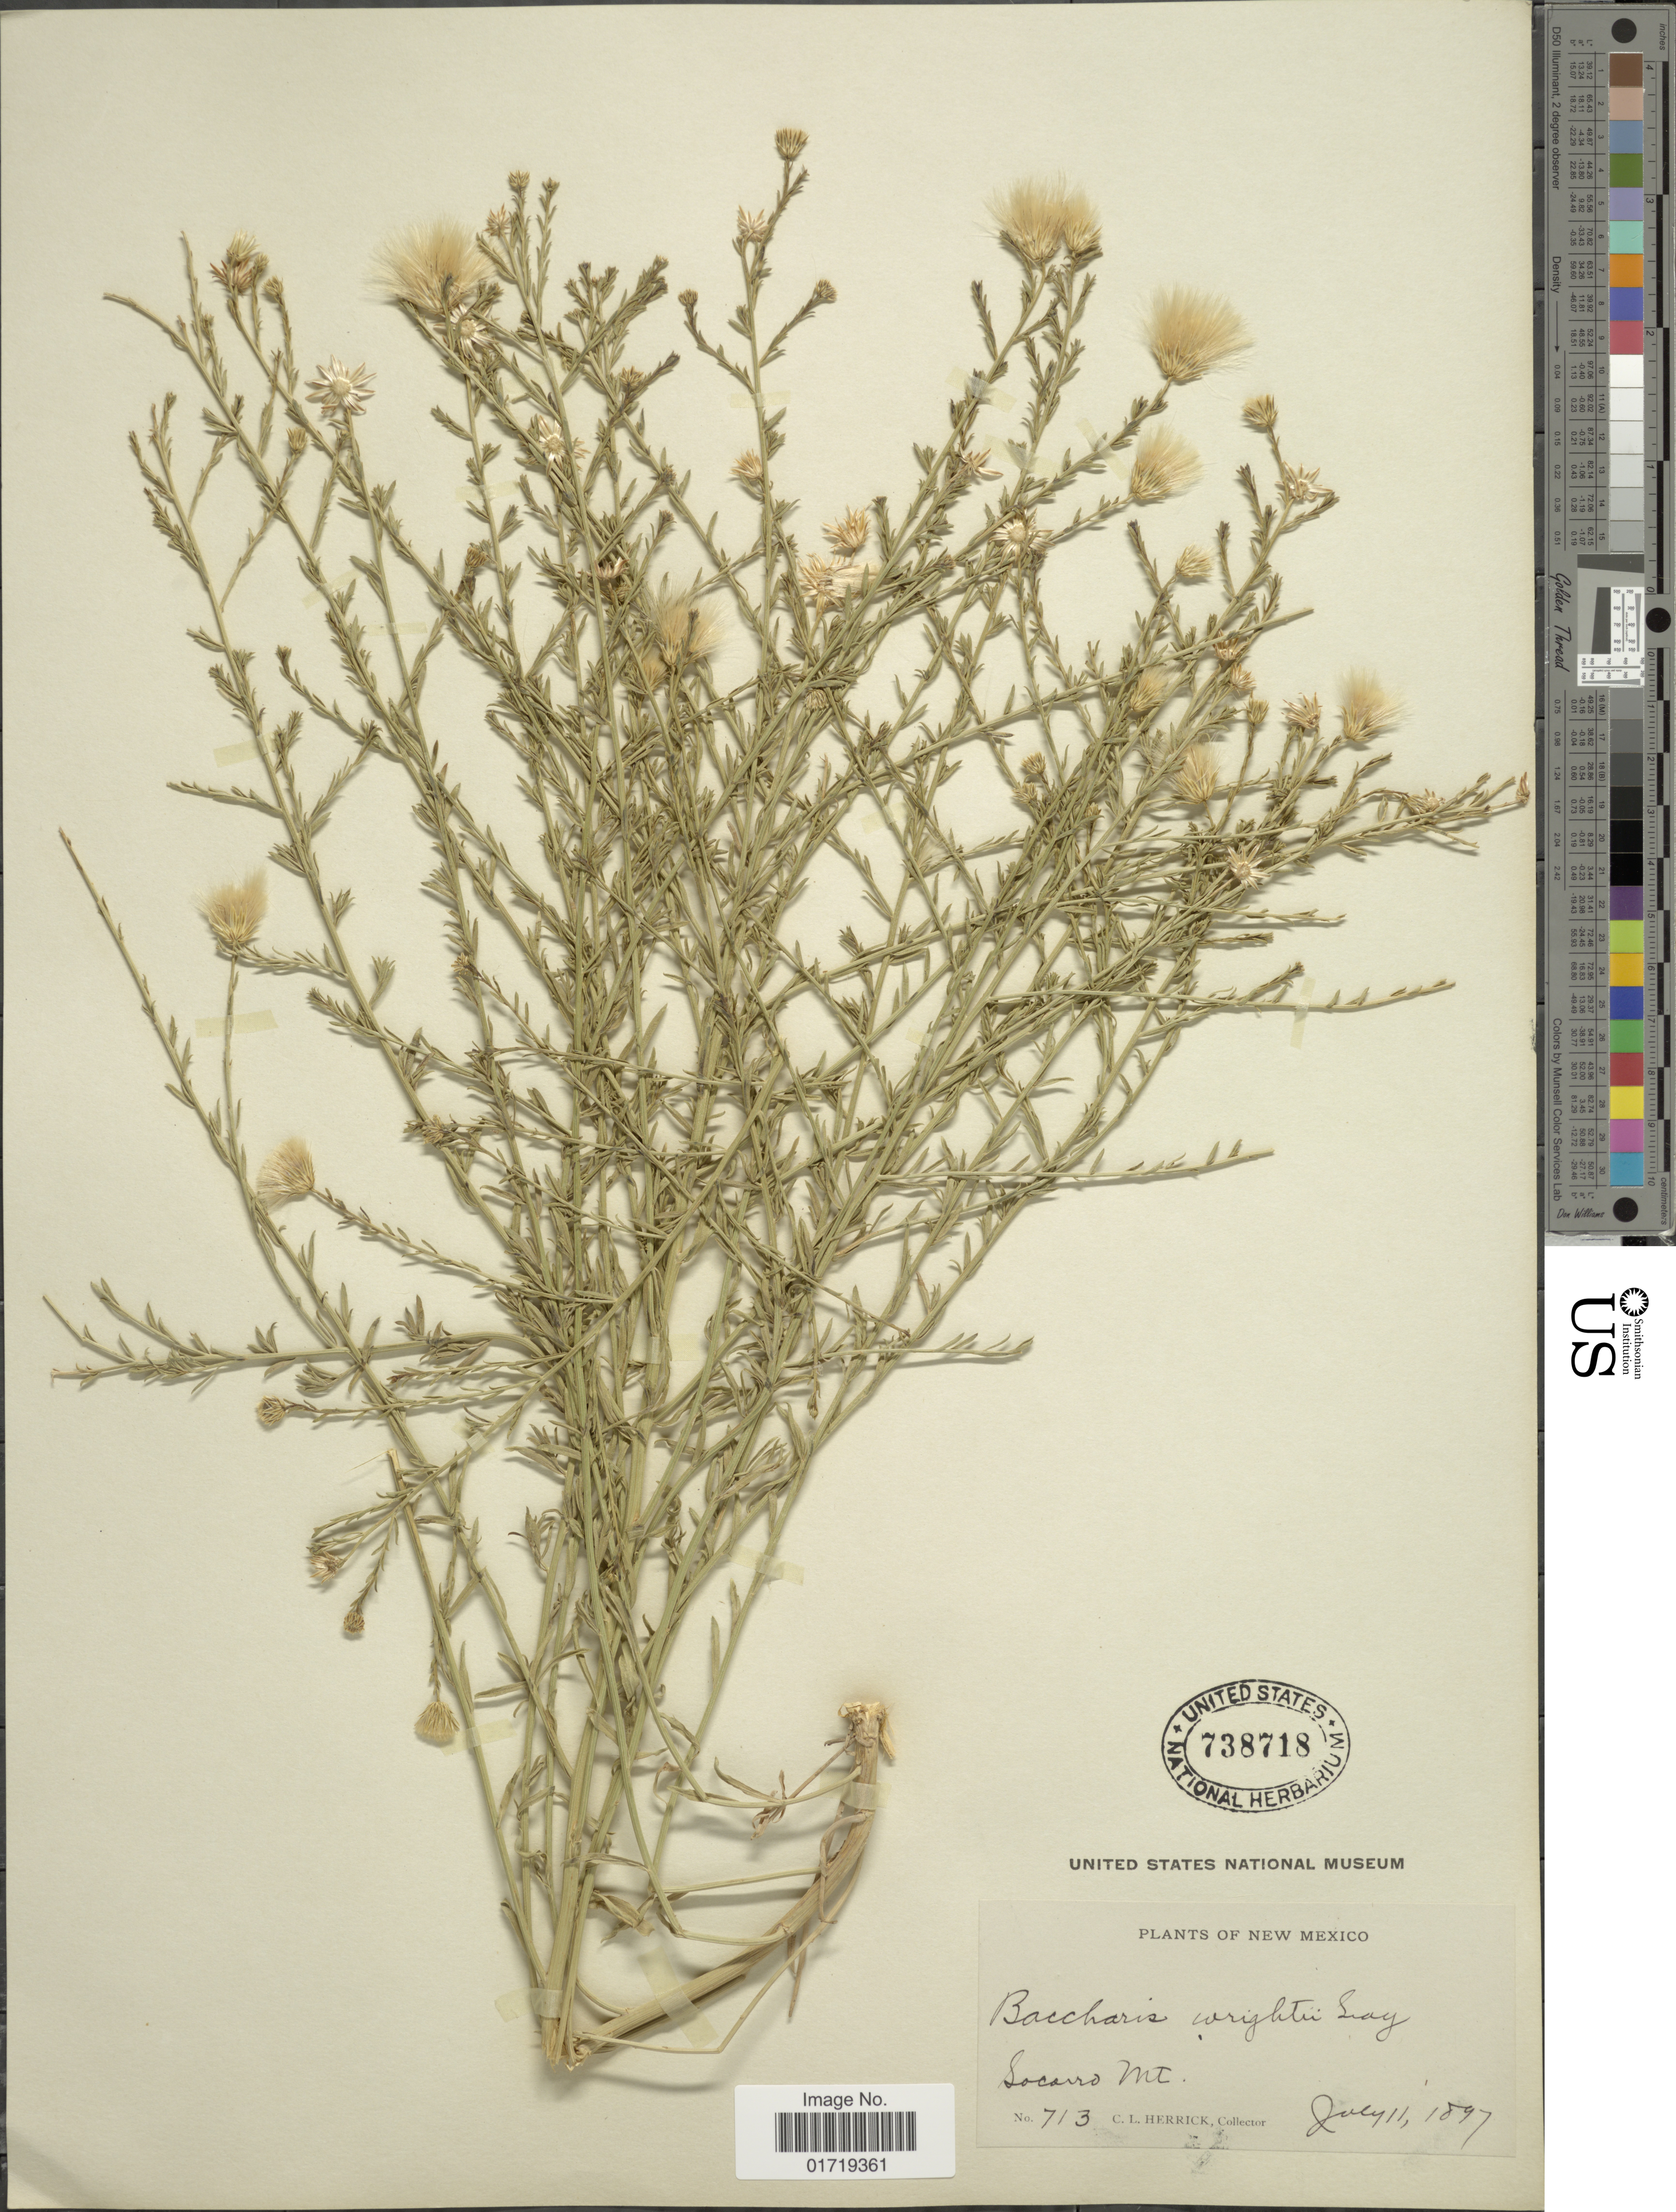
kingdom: Plantae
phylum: Tracheophyta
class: Magnoliopsida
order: Asterales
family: Asteraceae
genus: Baccharis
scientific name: Baccharis wrightii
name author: A. Gray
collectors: C. Herrick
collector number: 813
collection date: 1897-07-11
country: United States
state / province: New Mexico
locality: Socarro Mt.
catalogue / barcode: US 738718